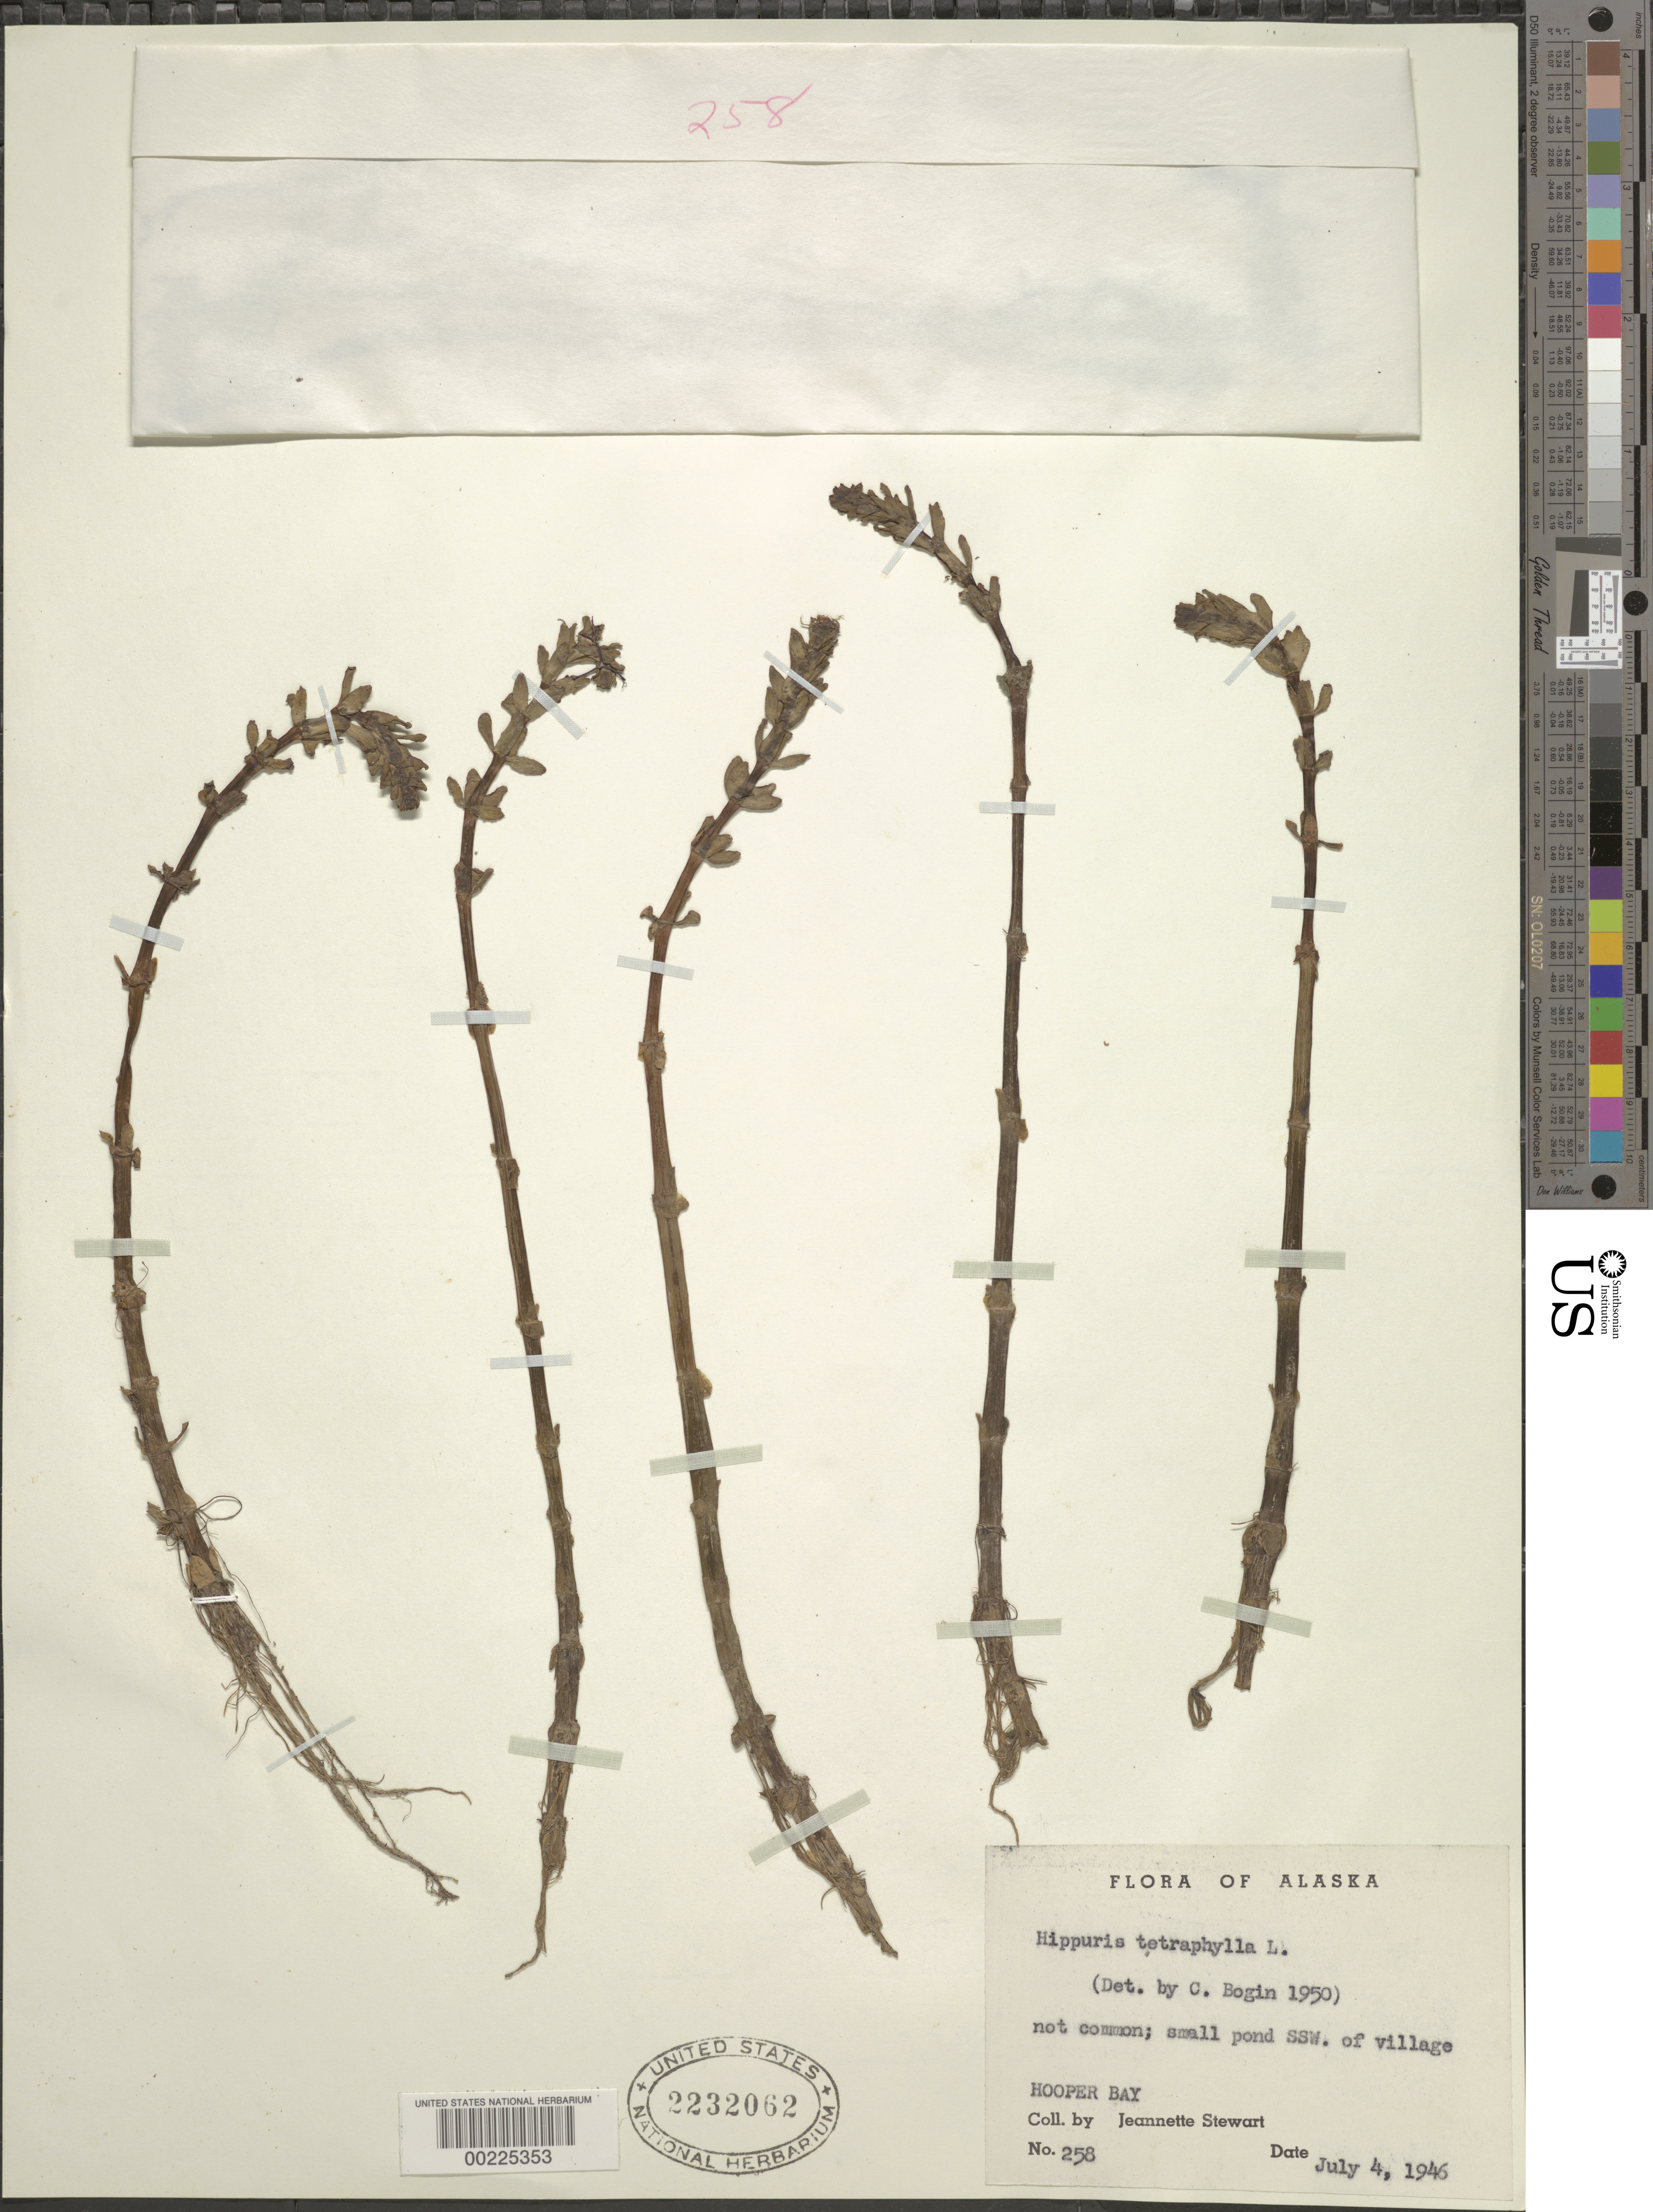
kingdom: Plantae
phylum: Tracheophyta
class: Magnoliopsida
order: Lamiales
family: Plantaginaceae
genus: Hippuris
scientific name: Hippuris tetraphylla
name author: L. f.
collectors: J. Stewart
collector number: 258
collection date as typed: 04 Jul 1946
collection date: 1946-07-04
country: United States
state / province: Alaska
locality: Hooper bay; small pond ssw of village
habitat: Pond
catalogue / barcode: US 2232062